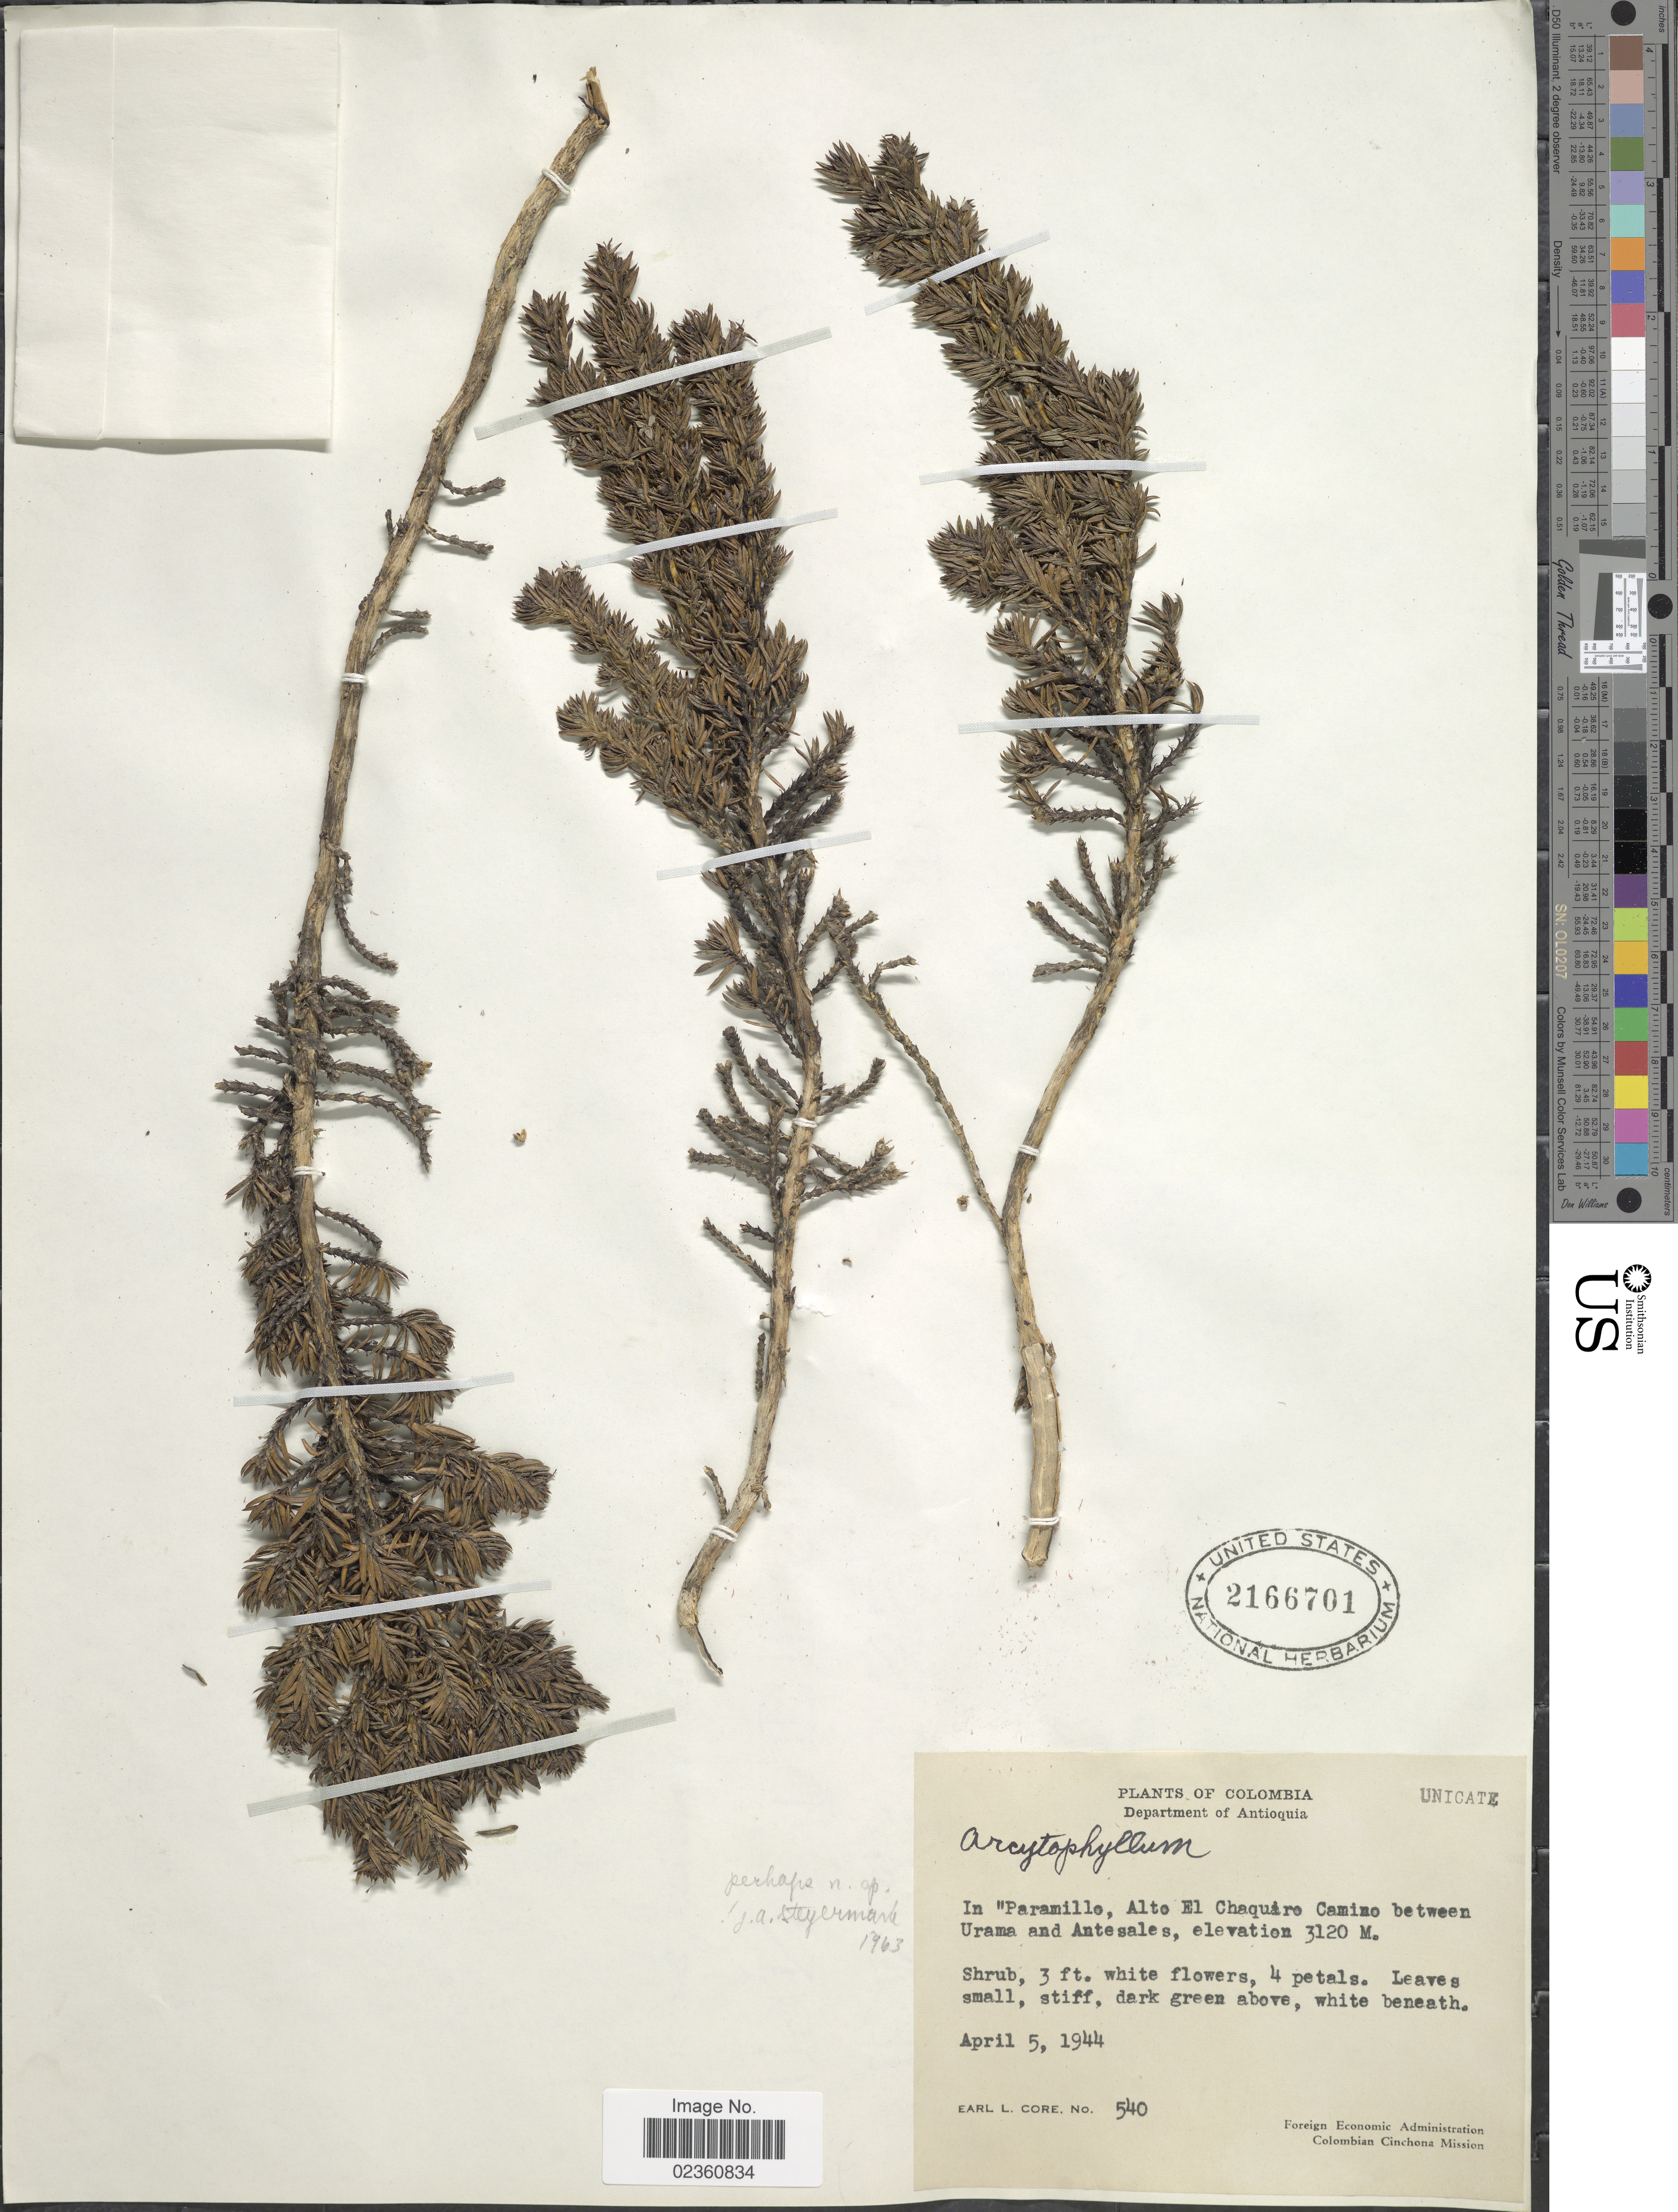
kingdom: Plantae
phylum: Tracheophyta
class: Magnoliopsida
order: Gentianales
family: Rubiaceae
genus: Arcytophyllum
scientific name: Arcytophyllum sp.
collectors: E. L. Core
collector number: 540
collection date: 1944-04-05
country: Colombia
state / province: Antioquia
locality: Department of Antioquia, In 'Paramillo, Alto El Chaquire Camino between Urama and Antesales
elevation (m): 3120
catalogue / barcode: US 2166701